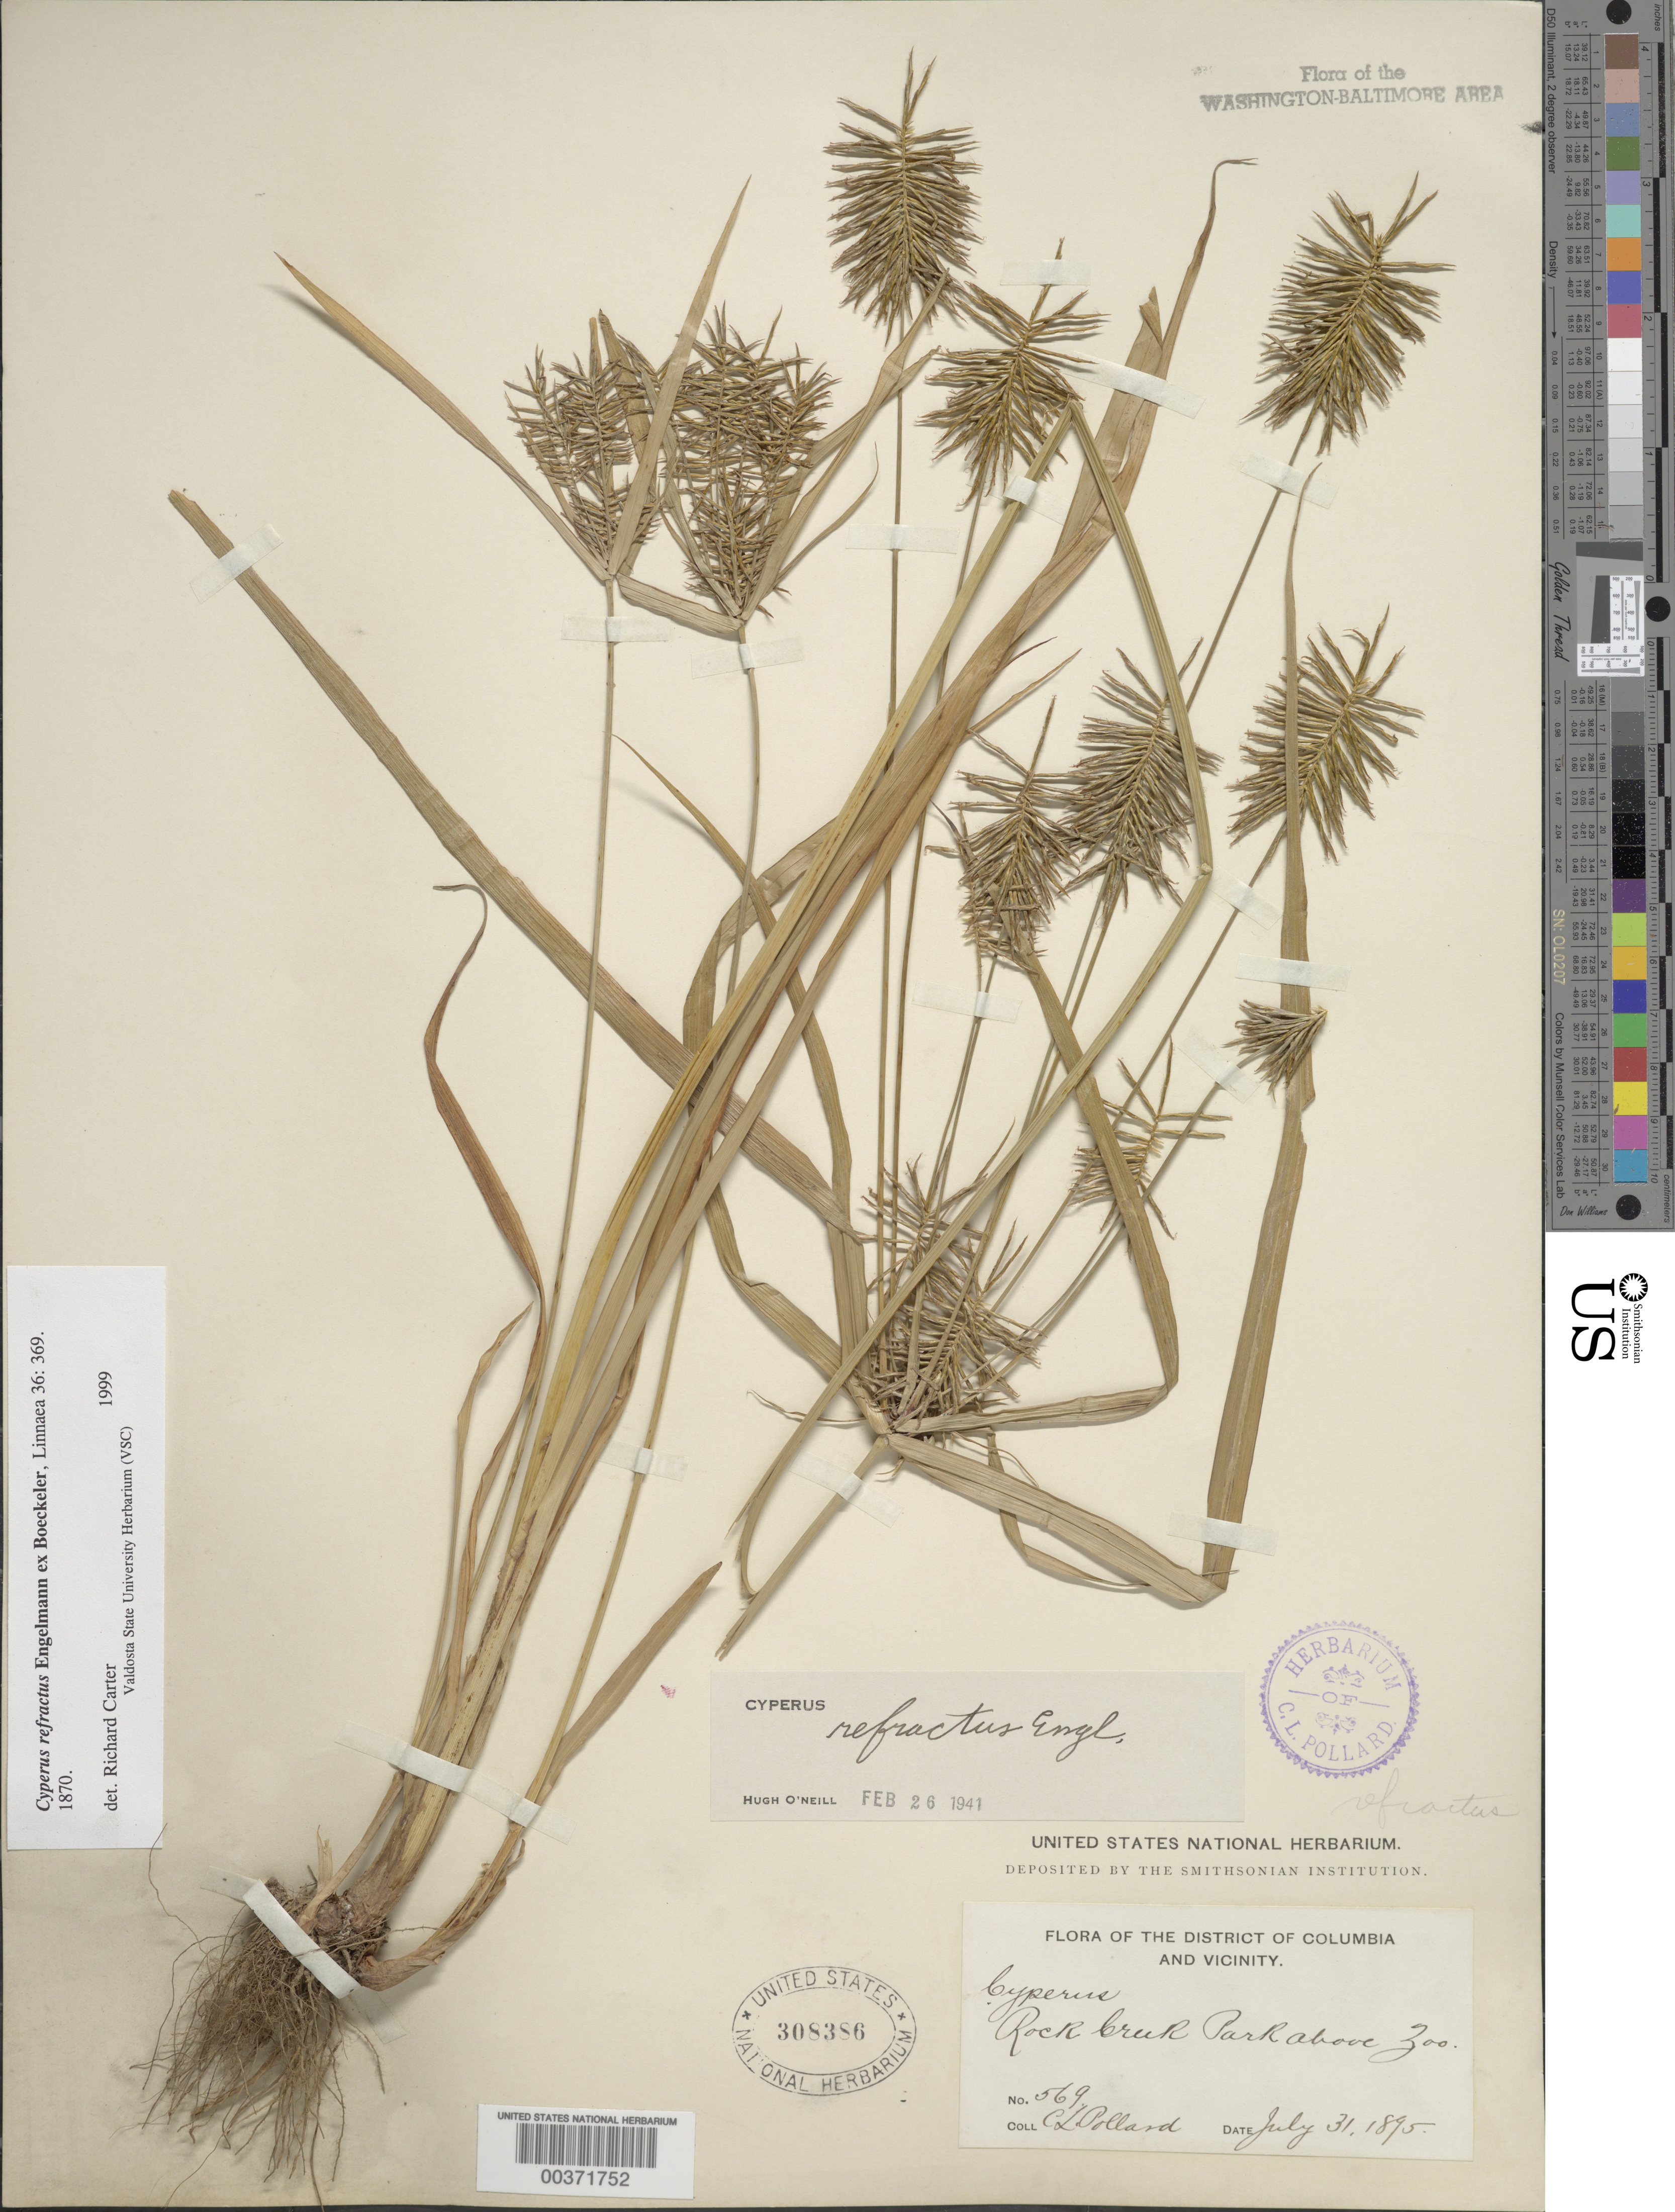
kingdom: Plantae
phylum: Tracheophyta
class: Liliopsida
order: Poales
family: Cyperaceae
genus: Cyperus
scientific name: Cyperus refractus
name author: Engelm. ex Boeckeler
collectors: C. L. Pollard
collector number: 569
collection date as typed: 31 Jul 1895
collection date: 1895-07-31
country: United States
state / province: District of Columbia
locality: Rock Creek Park above Zoo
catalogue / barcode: US 308386